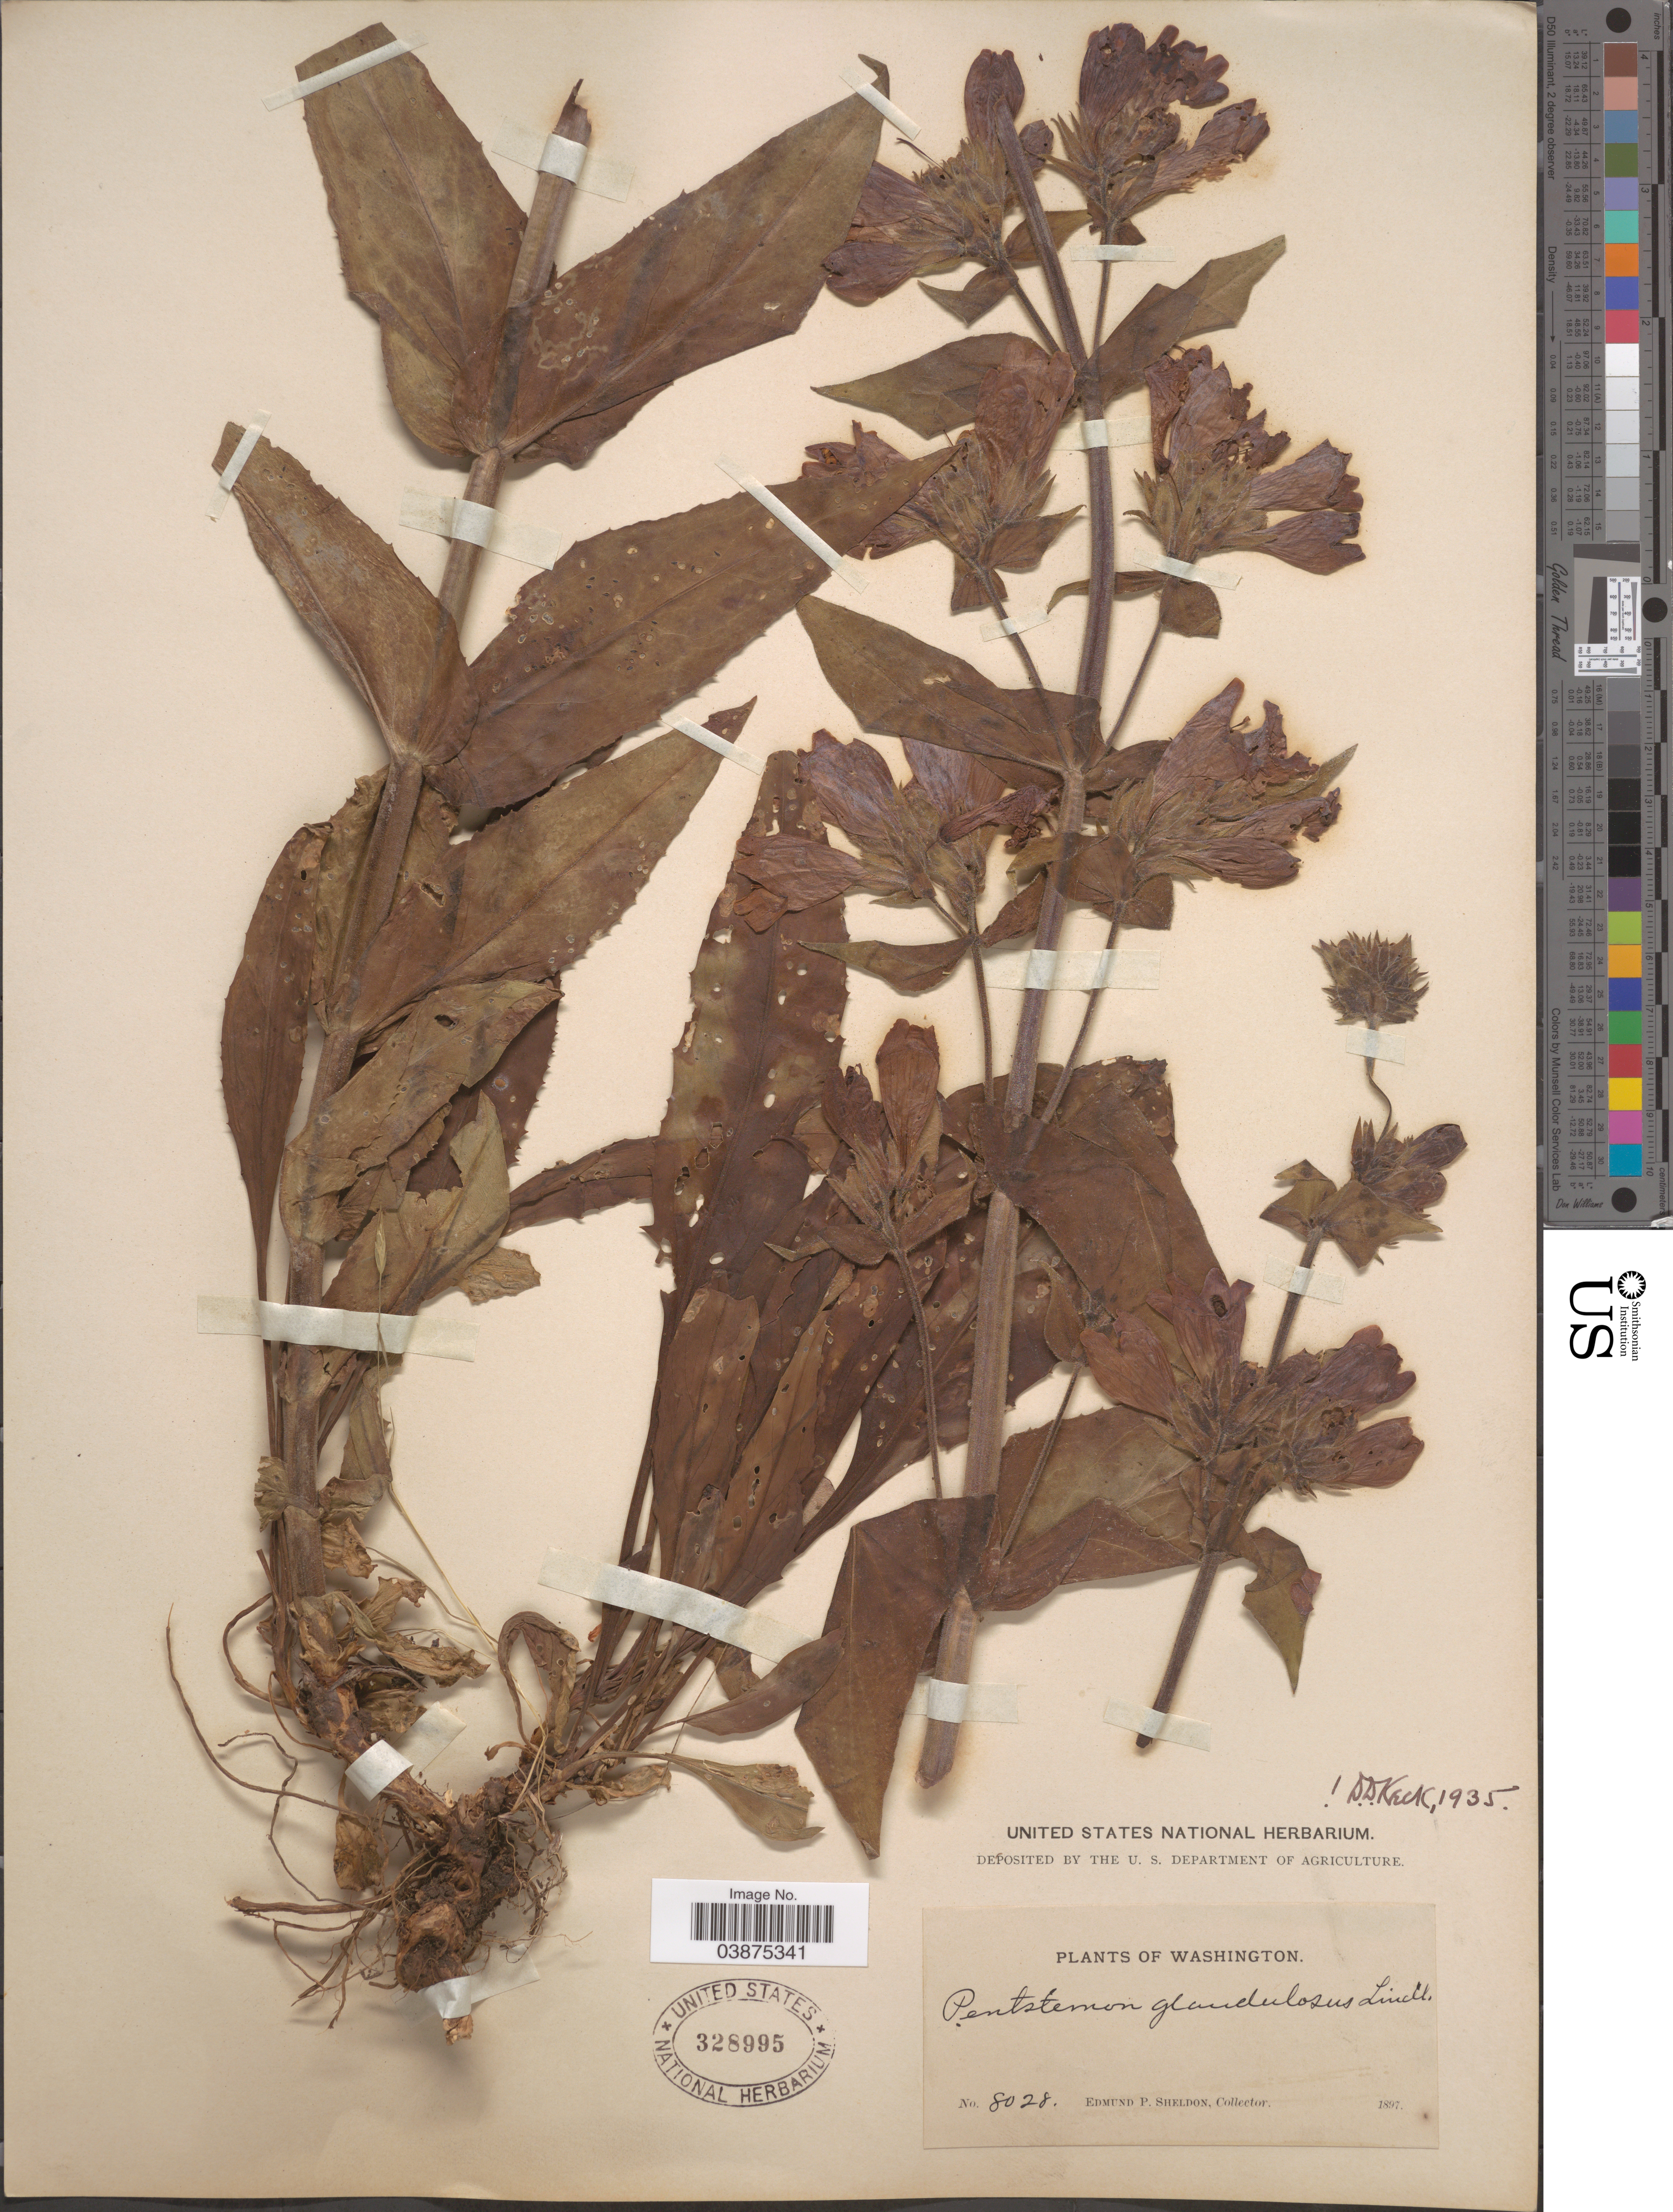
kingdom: Plantae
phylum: Tracheophyta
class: Magnoliopsida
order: Lamiales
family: Plantaginaceae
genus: Penstemon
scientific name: Penstemon glandulosus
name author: Douglas ex Lindl.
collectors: E. P. Sheldon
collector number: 8028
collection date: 1897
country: United States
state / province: Washington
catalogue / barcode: US 328995